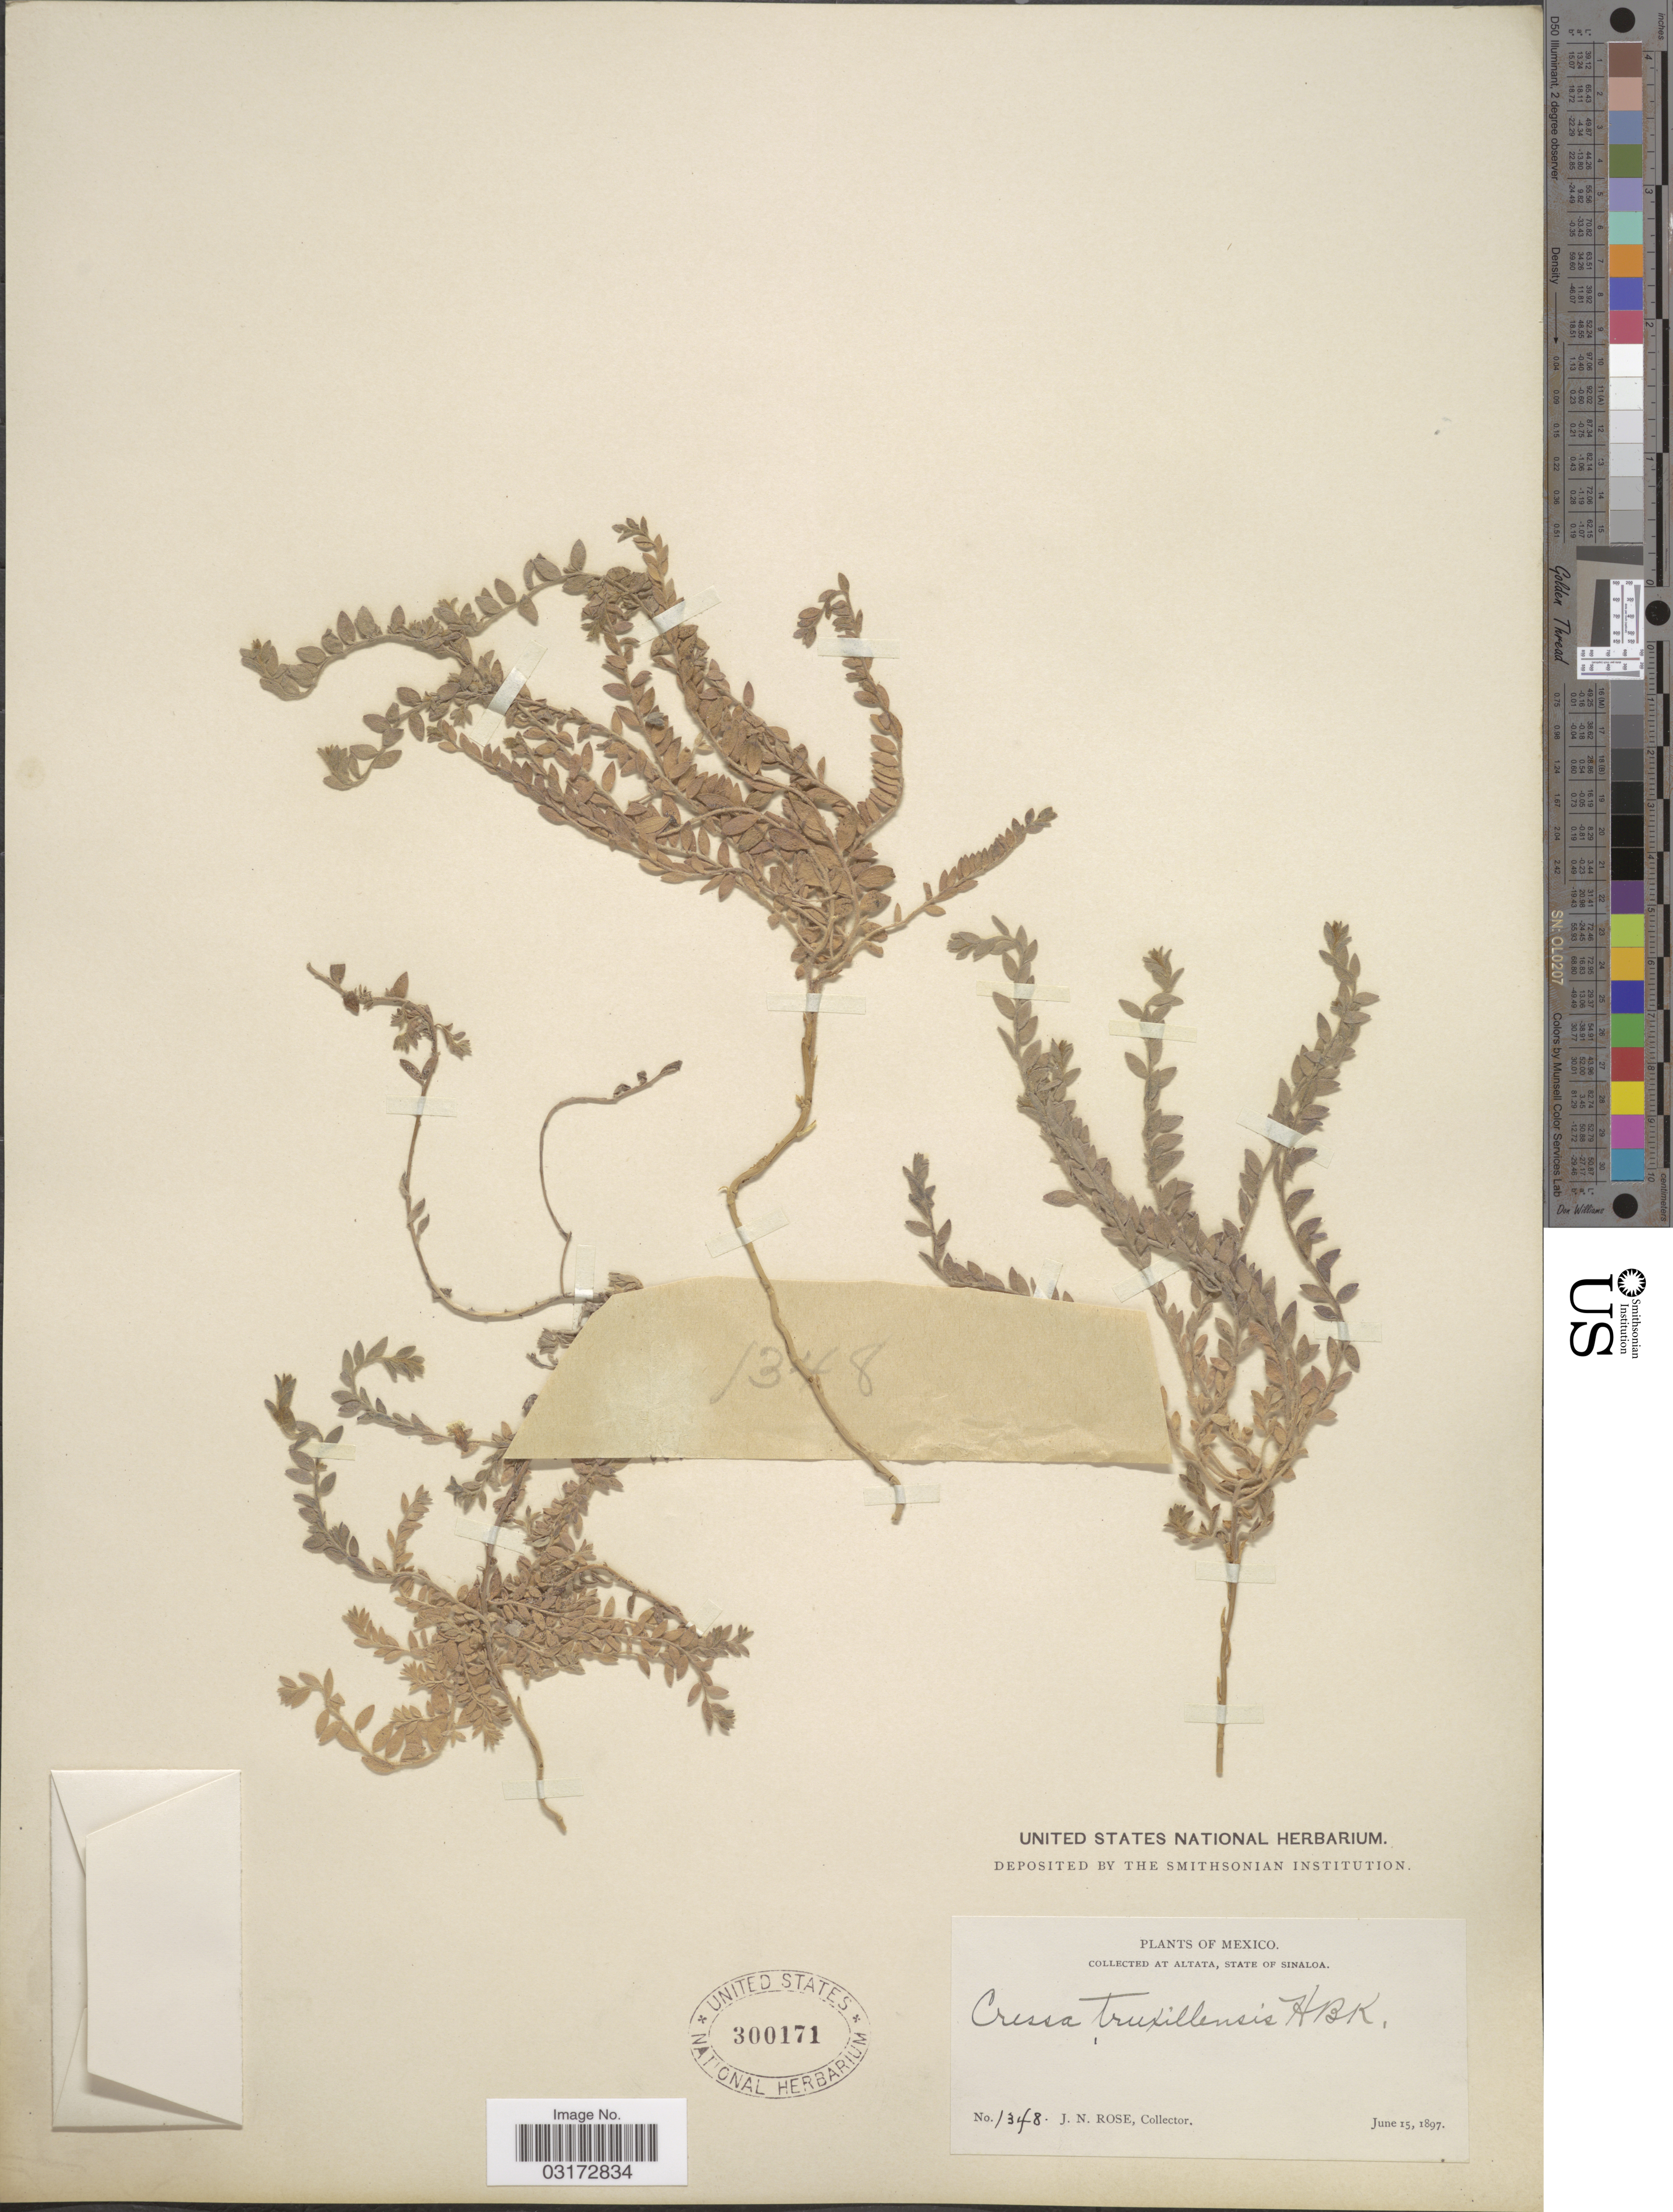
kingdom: Plantae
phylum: Tracheophyta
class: Magnoliopsida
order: Solanales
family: Convolvulaceae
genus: Cressa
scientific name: Cressa truxillensis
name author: Kunth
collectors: J. N. Rose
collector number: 1348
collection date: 1897-06-15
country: Mexico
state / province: Sinaloa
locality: At Altata.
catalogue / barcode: US 300171